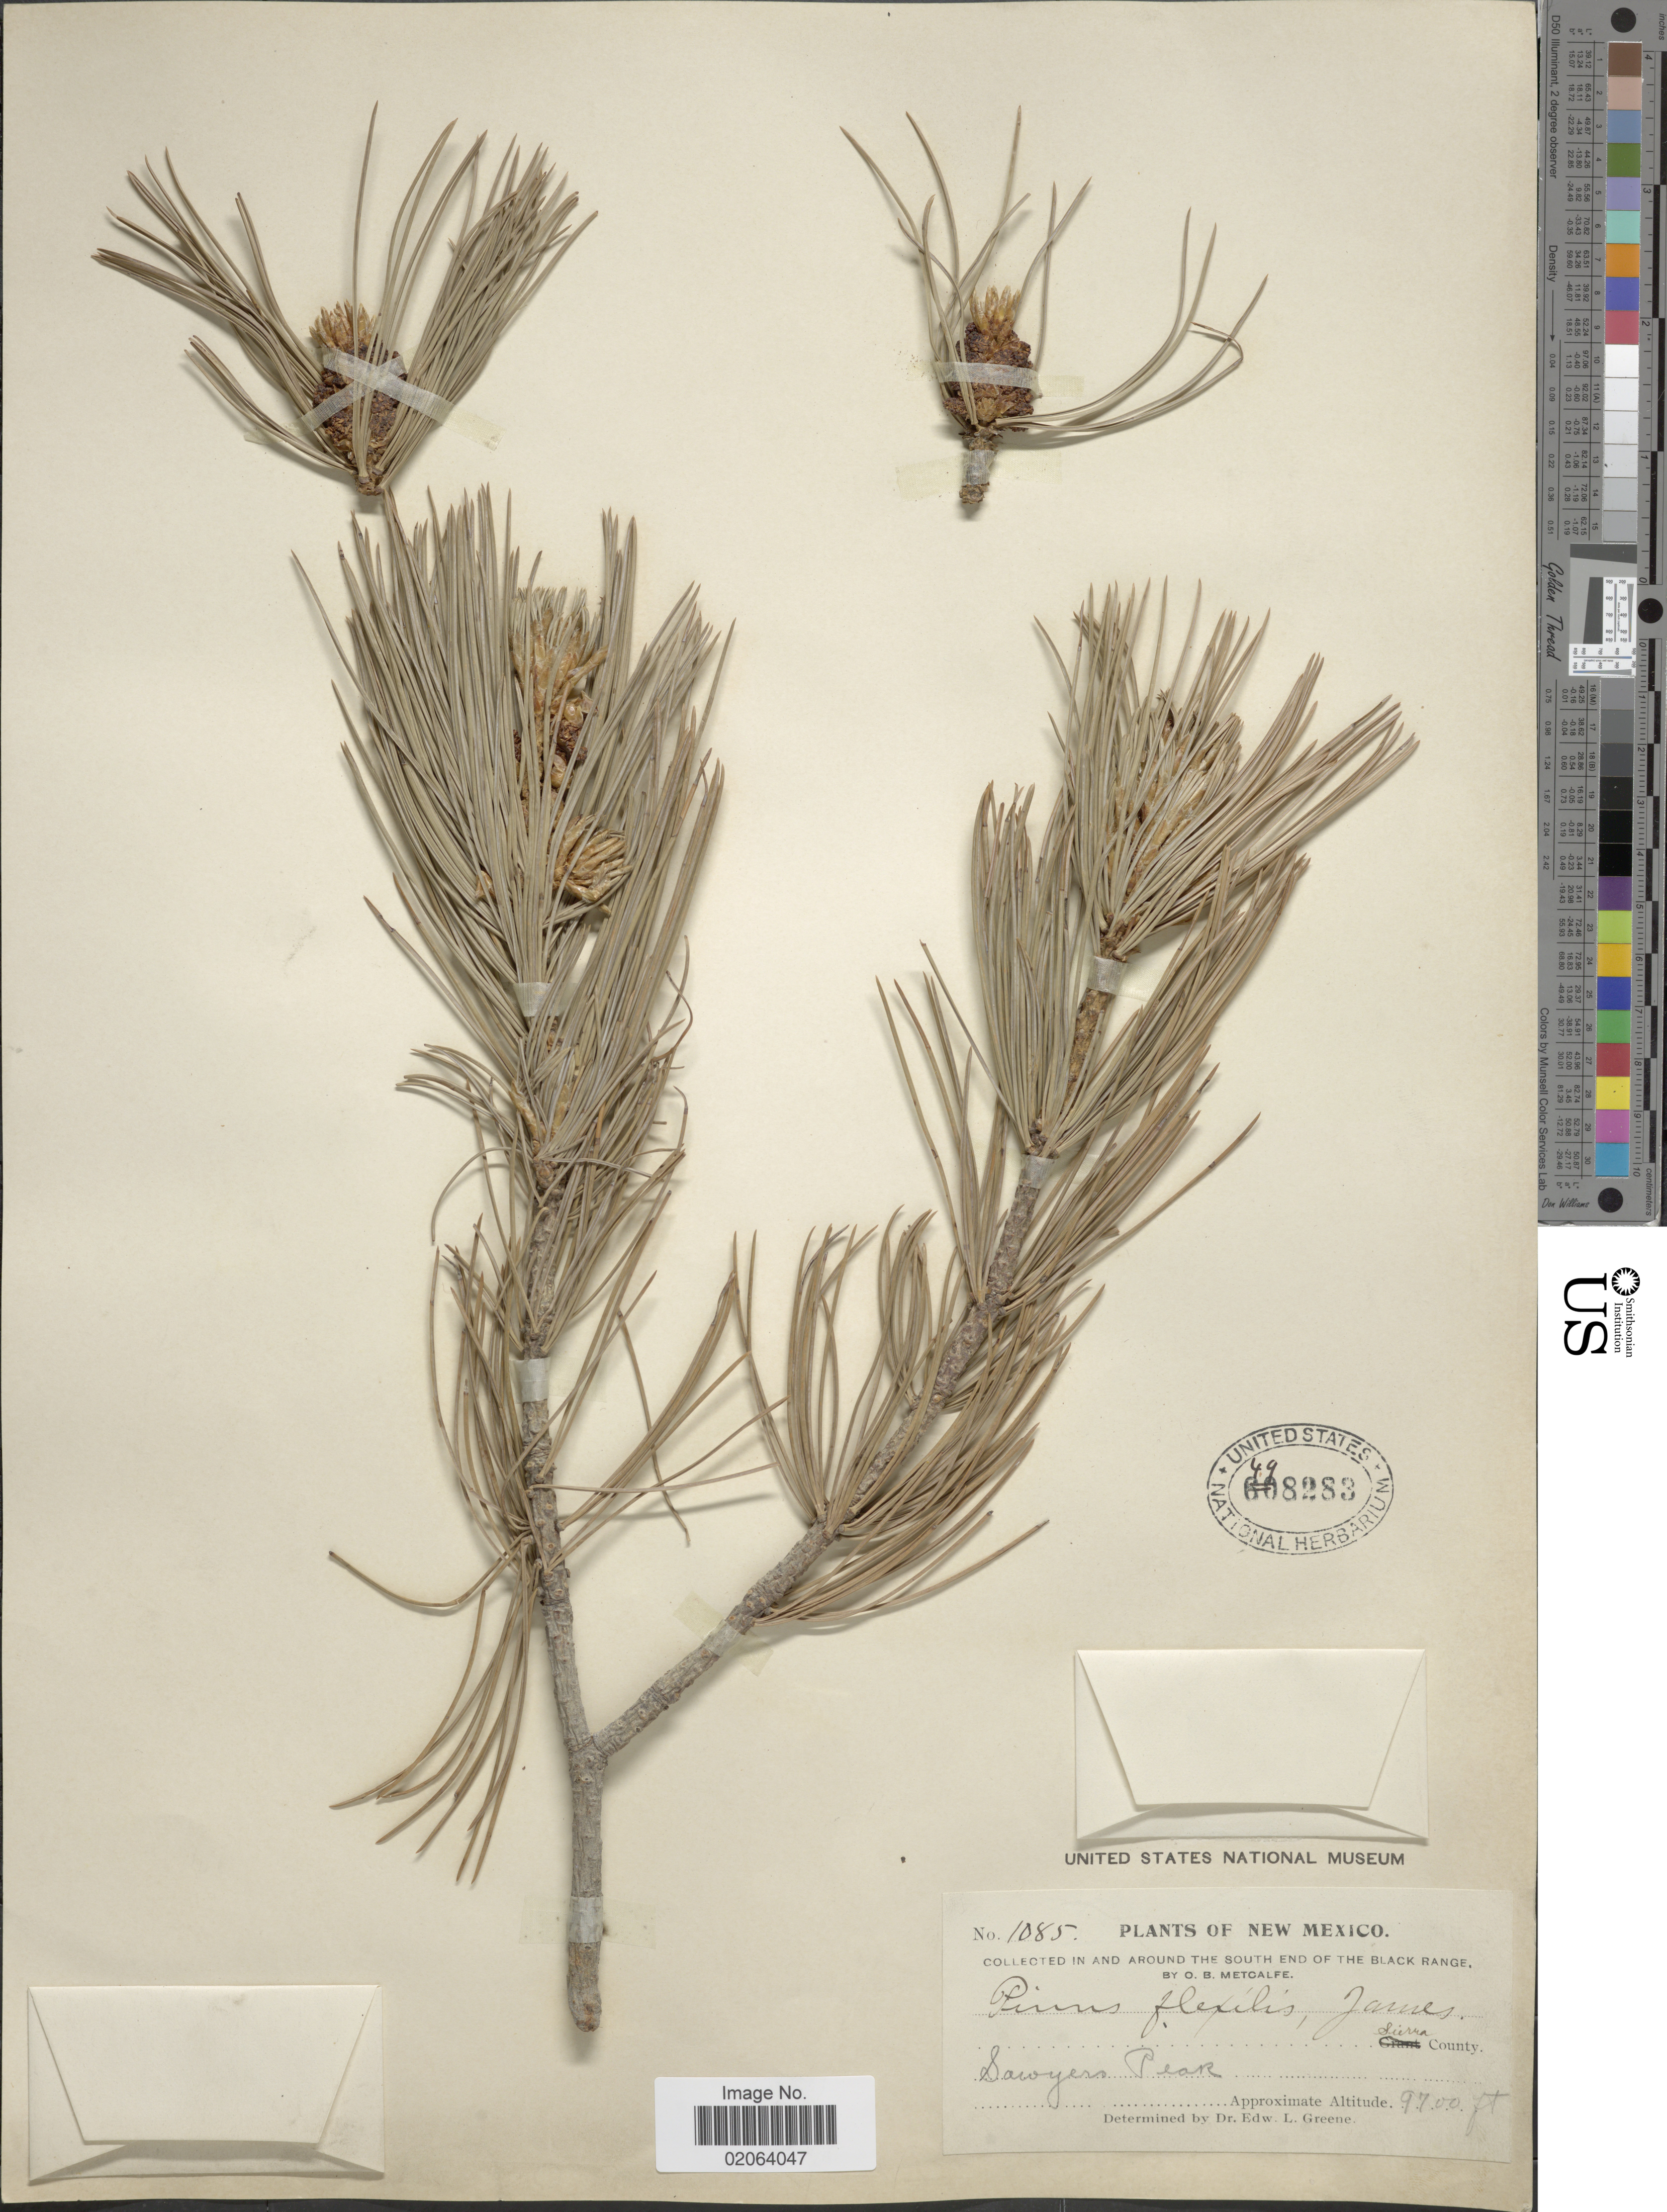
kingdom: Plantae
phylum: Tracheophyta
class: Pinopsida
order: Pinales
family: Pinaceae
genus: Pinus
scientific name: Pinus flexilis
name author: E. James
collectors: O. B. Metcalfe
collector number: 1085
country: United States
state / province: New Mexico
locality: In and around the south end of the Black Range, Sawyers Peak. Sierra County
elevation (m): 2957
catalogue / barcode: US 498283